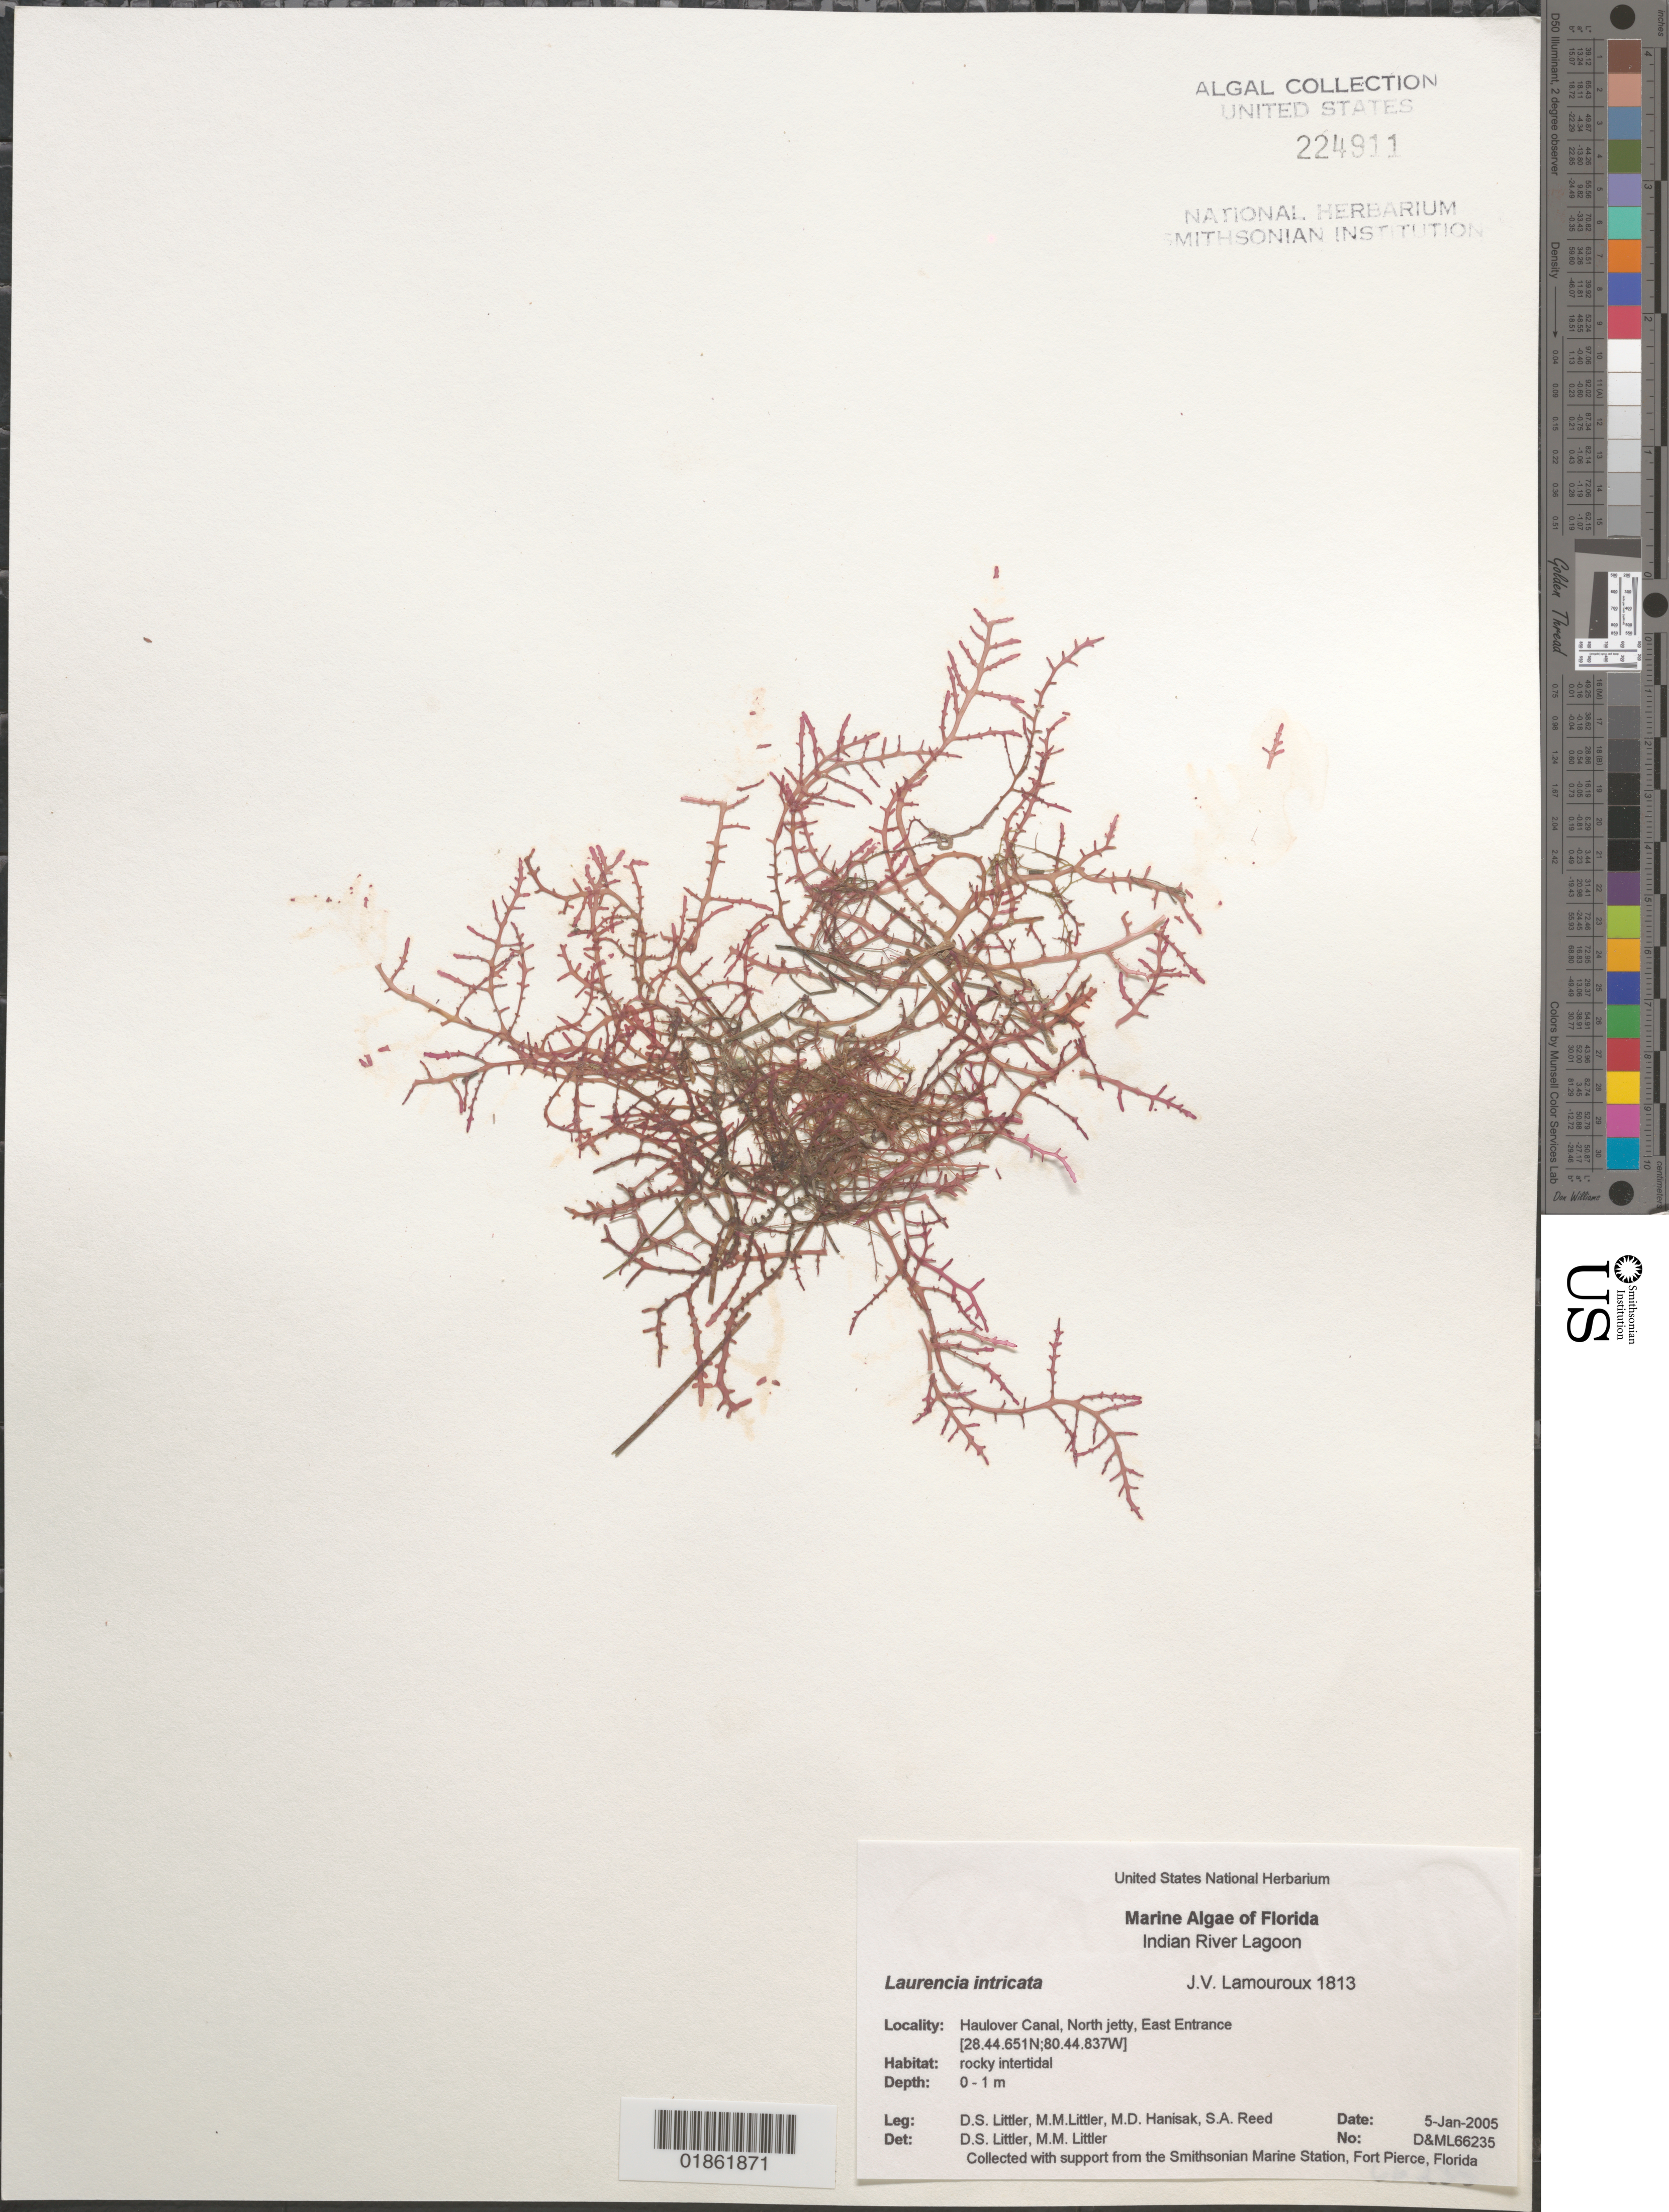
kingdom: Plantae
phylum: Rhodophyta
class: Florideophyceae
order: Ceramiales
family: Rhodomelaceae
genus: Laurencia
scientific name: Laurencia intricata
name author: J.V.Lamouroux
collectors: D. S. Littler, M. M. Littler & M. Hanisak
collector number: D&ML 66235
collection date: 2004-12-31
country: United States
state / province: Florida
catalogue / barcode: US 224911